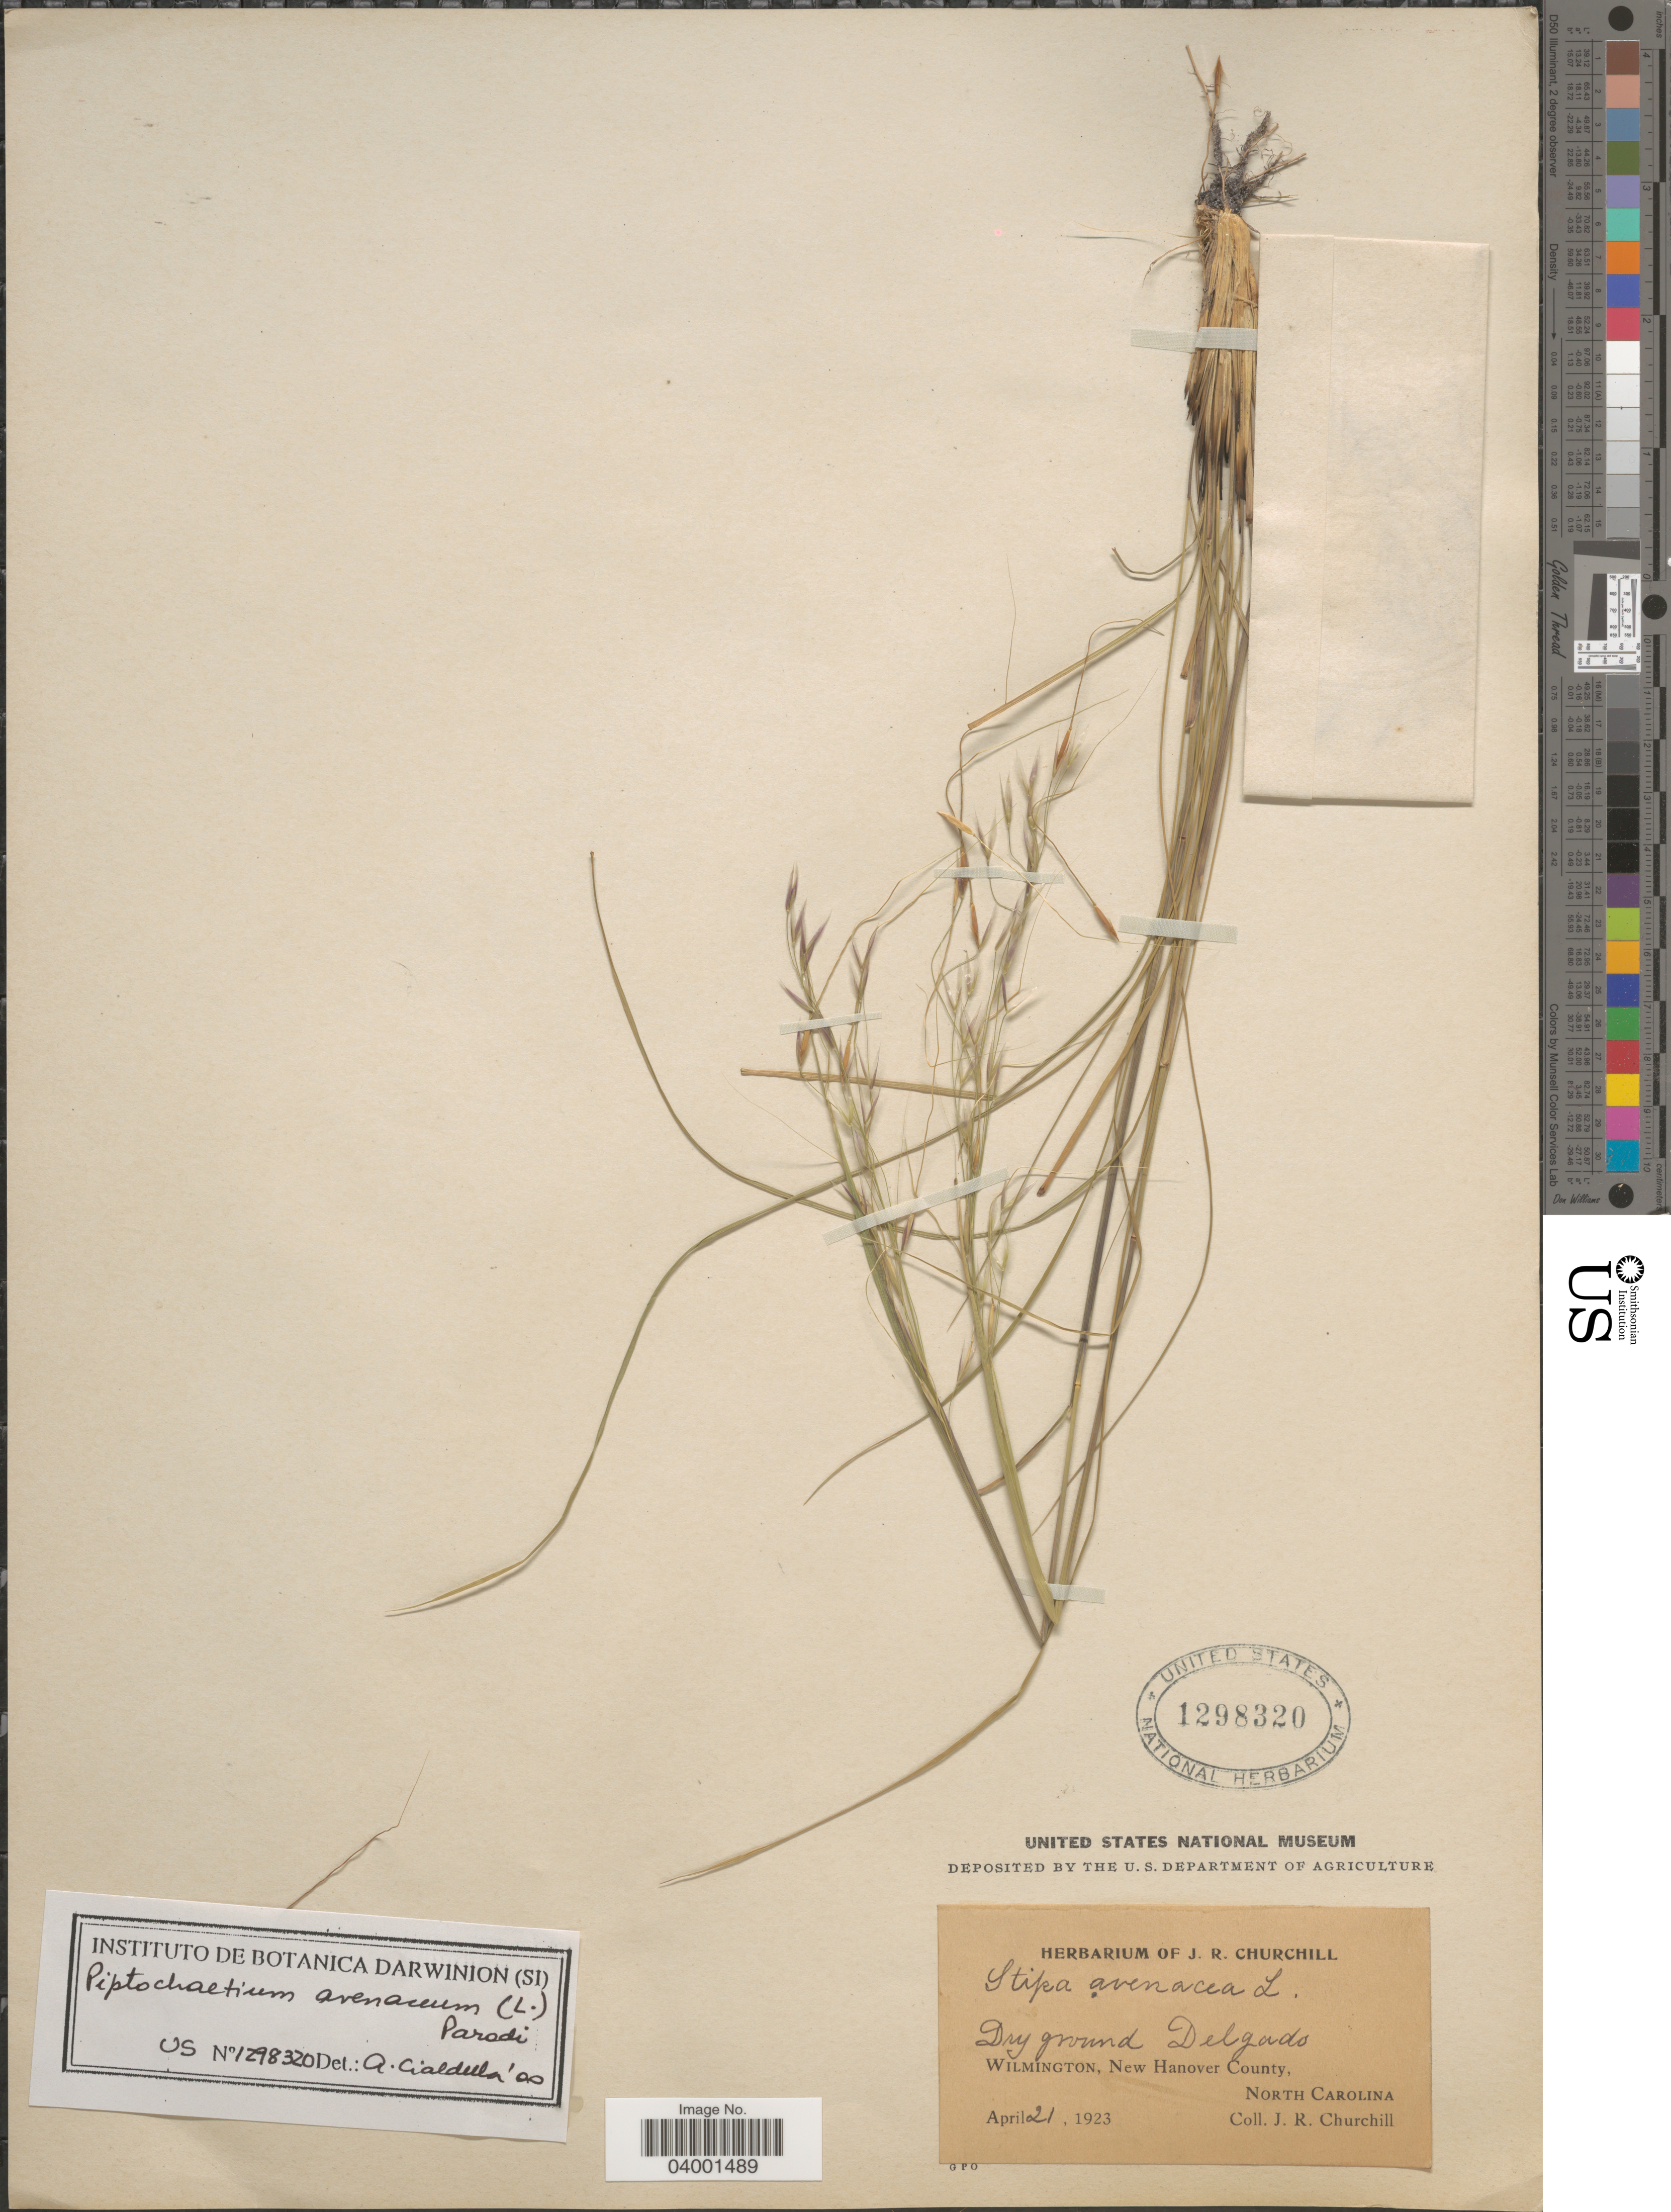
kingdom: Plantae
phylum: Tracheophyta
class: Liliopsida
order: Poales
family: Poaceae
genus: Piptochaetium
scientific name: Piptochaetium avenaceum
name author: (L.) Parodi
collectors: J. Churchill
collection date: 1923-04-21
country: United States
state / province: North Carolina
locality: Dry ground Delgado. Wilmington, New Hanover County.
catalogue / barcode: US 1298320